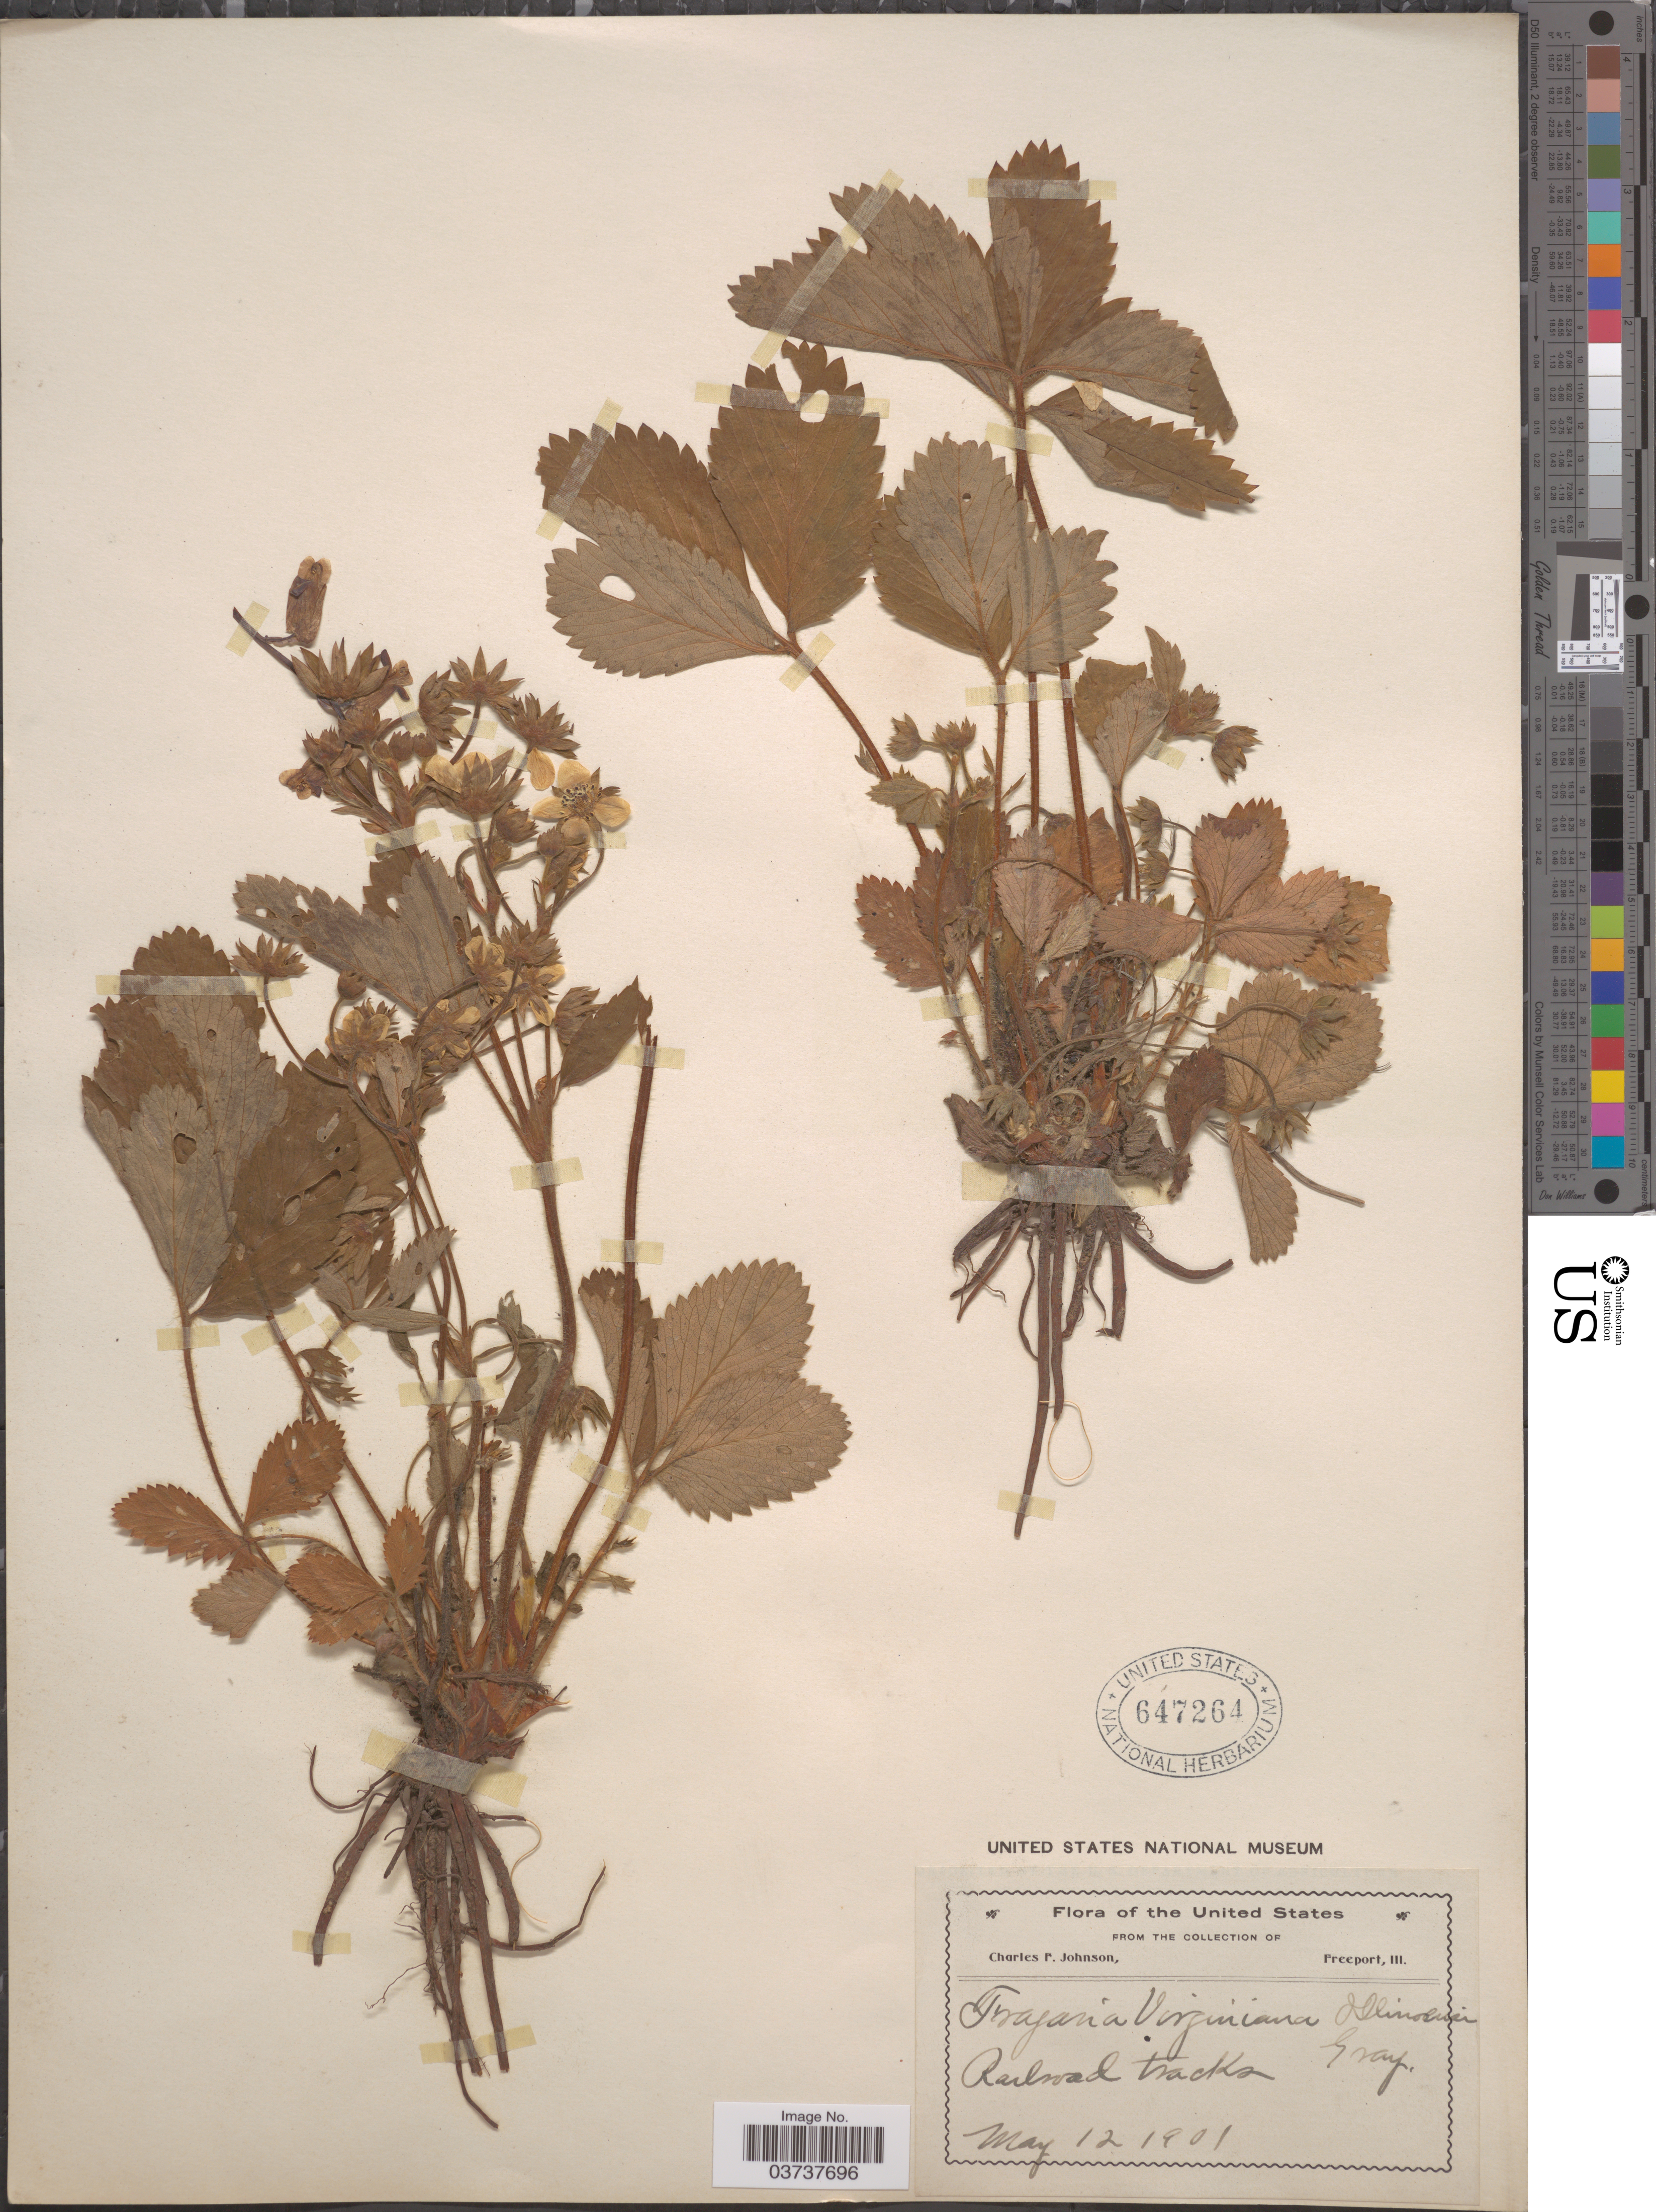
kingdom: Plantae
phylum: Tracheophyta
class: Magnoliopsida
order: Rosales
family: Rosaceae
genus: Fragaria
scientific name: Fragaria virginiana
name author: Mill.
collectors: C. F. Johnson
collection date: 1901-05-12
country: United States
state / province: Illinois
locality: Railroad tracks.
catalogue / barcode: US 647264